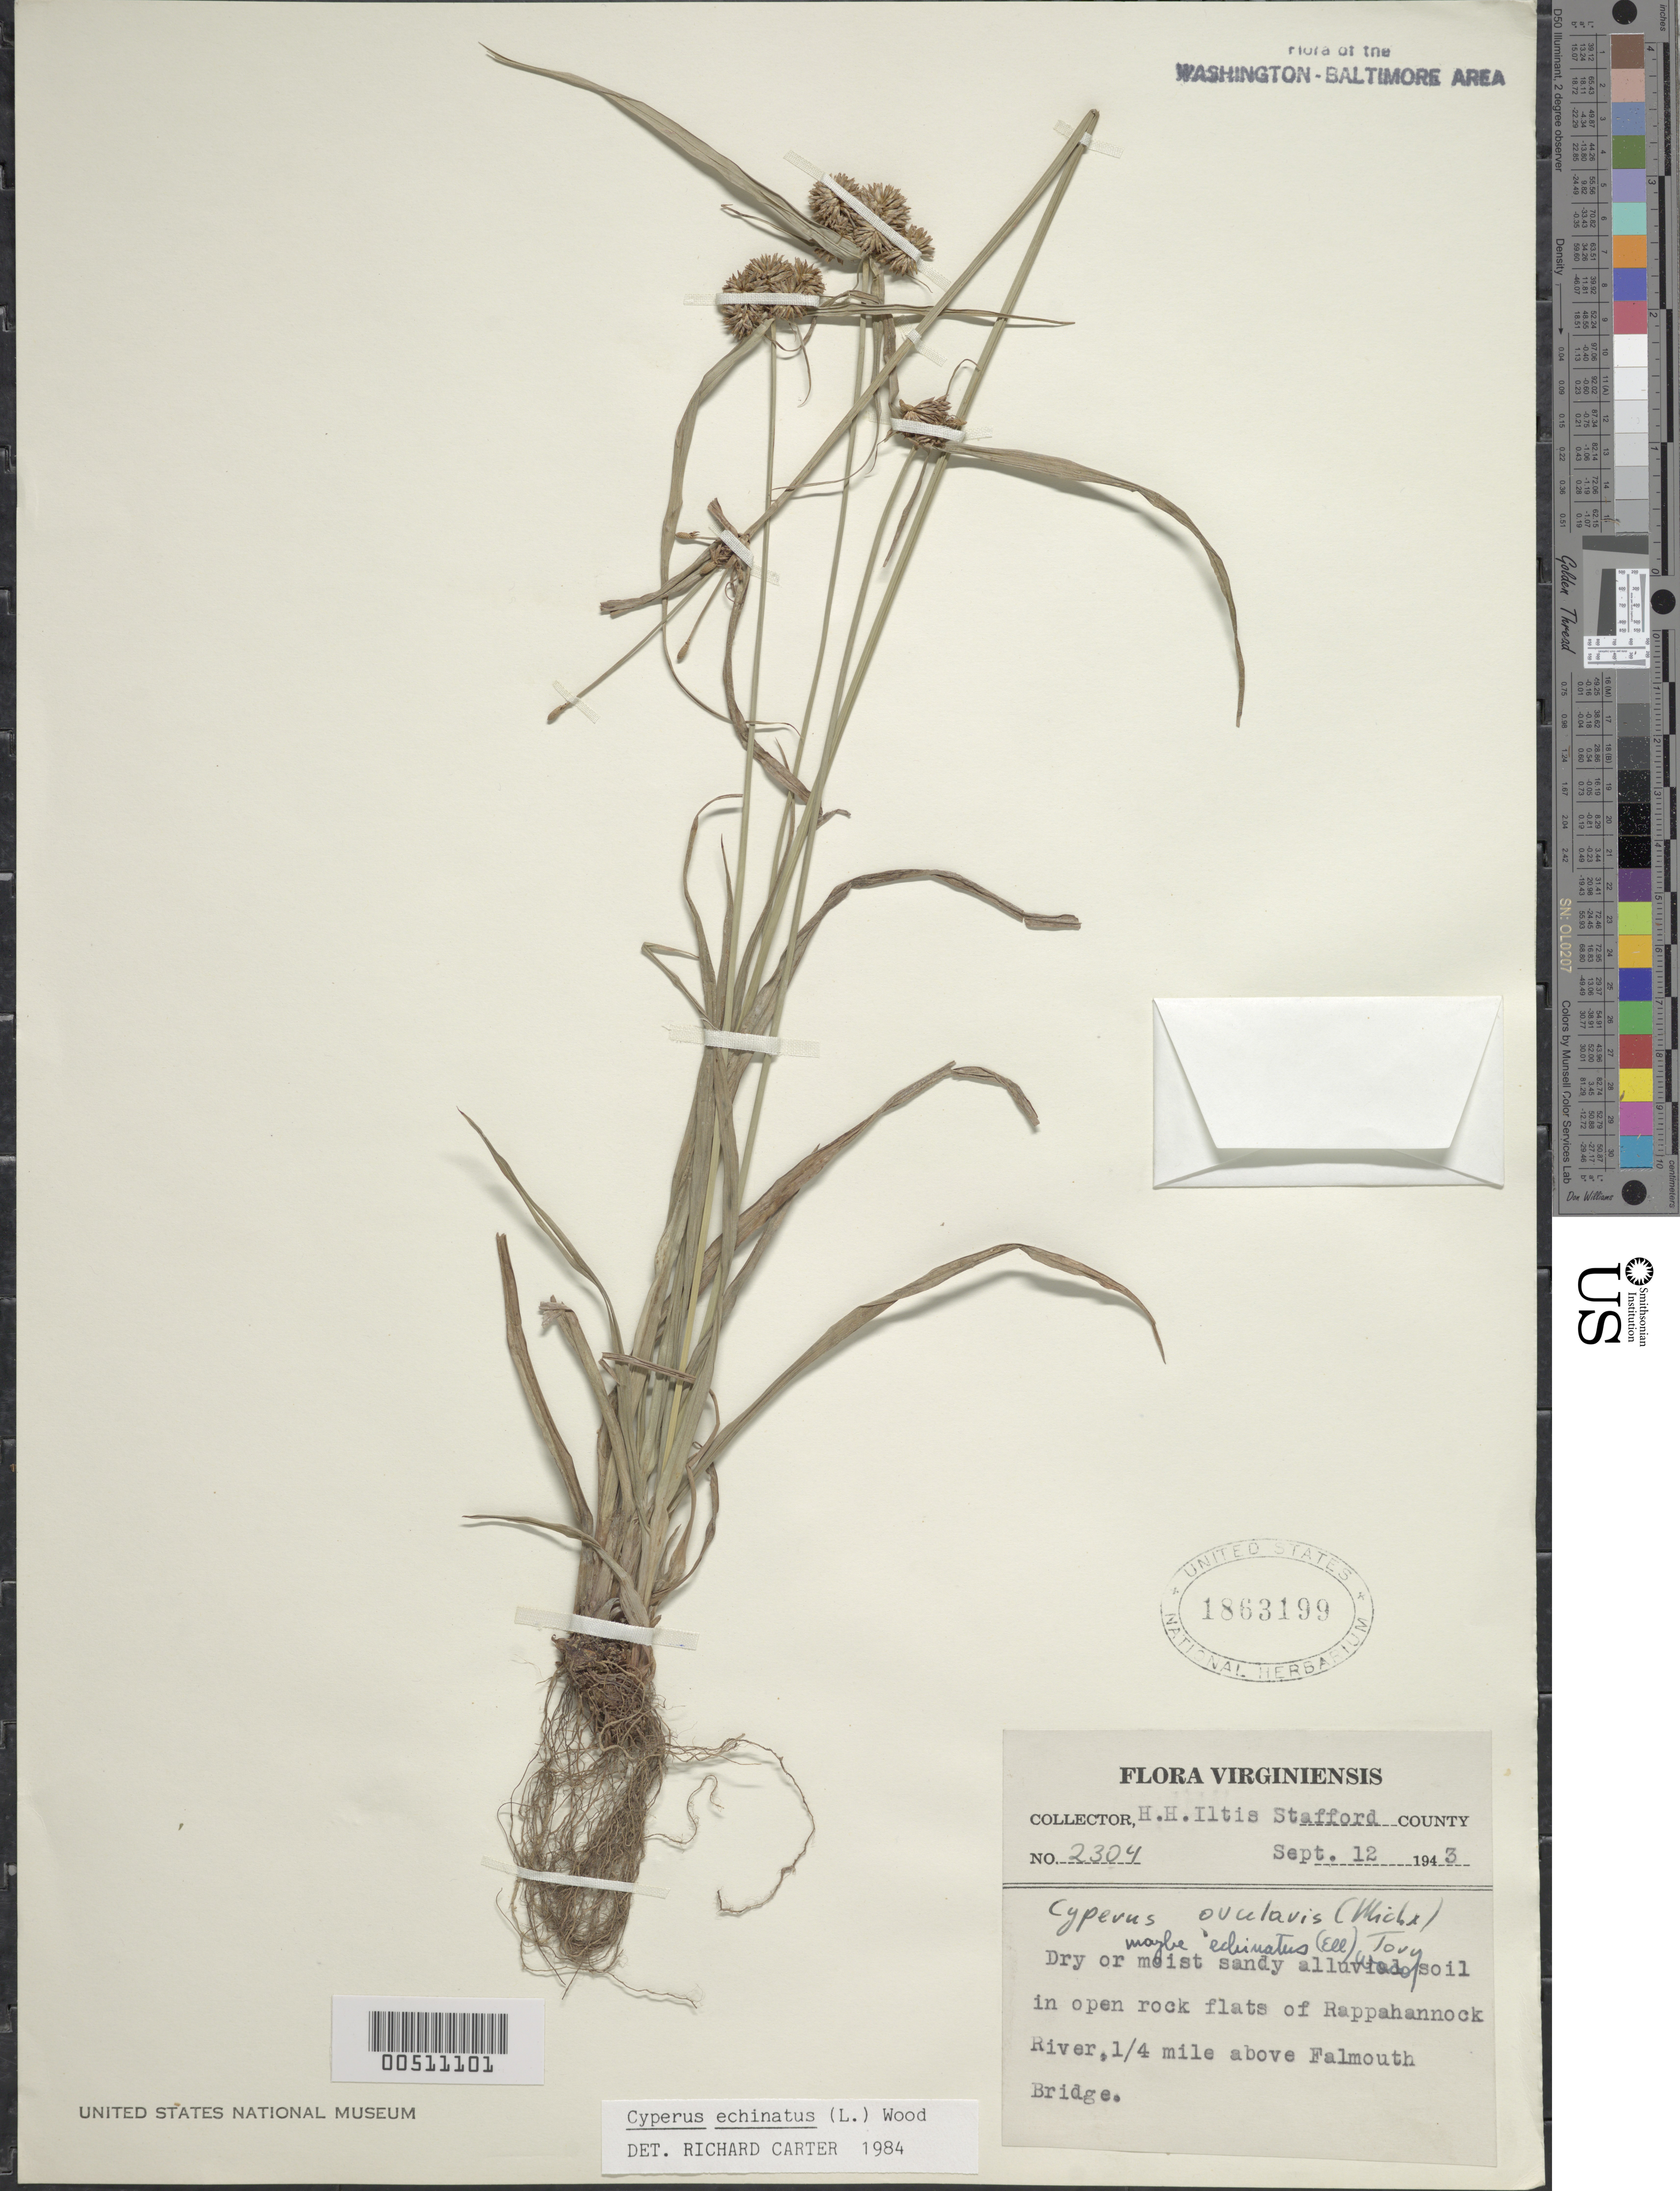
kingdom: Plantae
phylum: Tracheophyta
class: Liliopsida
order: Poales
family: Cyperaceae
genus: Cyperus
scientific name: Cyperus echinatus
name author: (L.) Alph. Wood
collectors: H. H. Iltis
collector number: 2304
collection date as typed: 12 Sep 1943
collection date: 1943-09-12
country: United States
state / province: Virginia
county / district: Stafford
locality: Rappahannock River, above Falmouth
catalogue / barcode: US 1863199